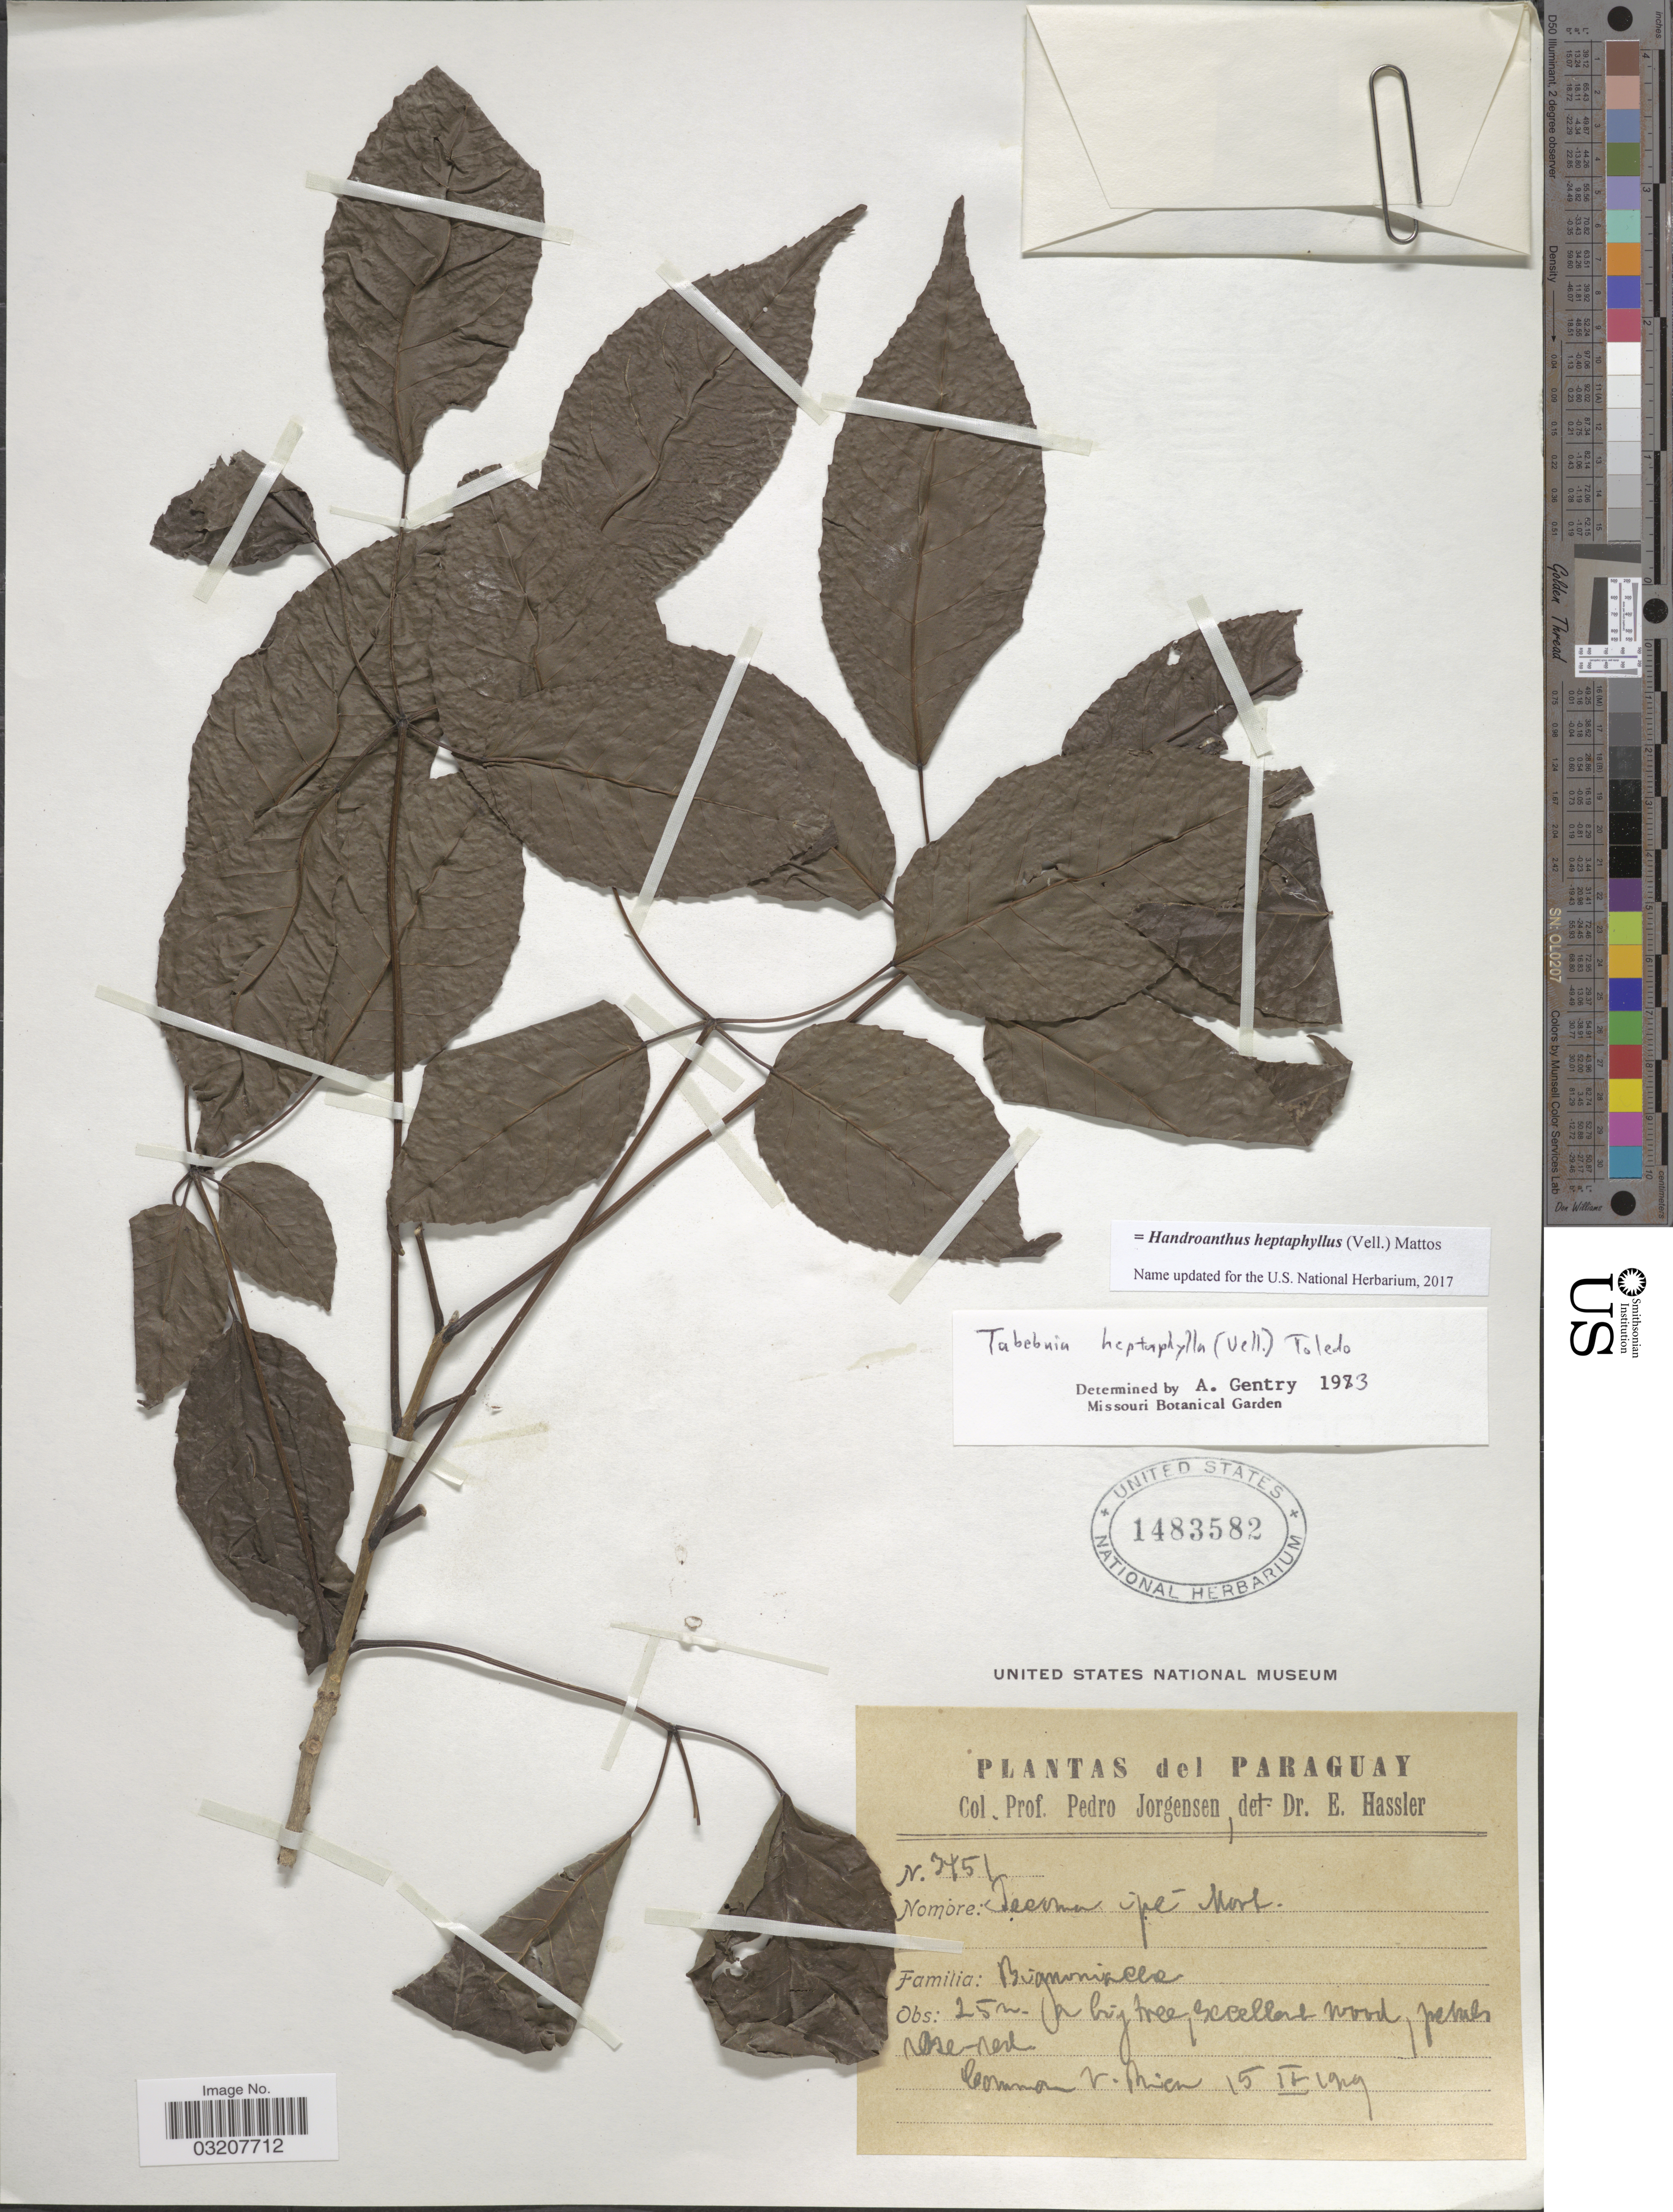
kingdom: Plantae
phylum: Tracheophyta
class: Magnoliopsida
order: Lamiales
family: Bignoniaceae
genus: Handroanthus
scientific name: Handroanthus heptaphyllus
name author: (Vell.) Mattos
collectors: P. Jörgensen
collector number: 3451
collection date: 1929-04-15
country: Paraguay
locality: V. Rica.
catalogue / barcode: US 1483582